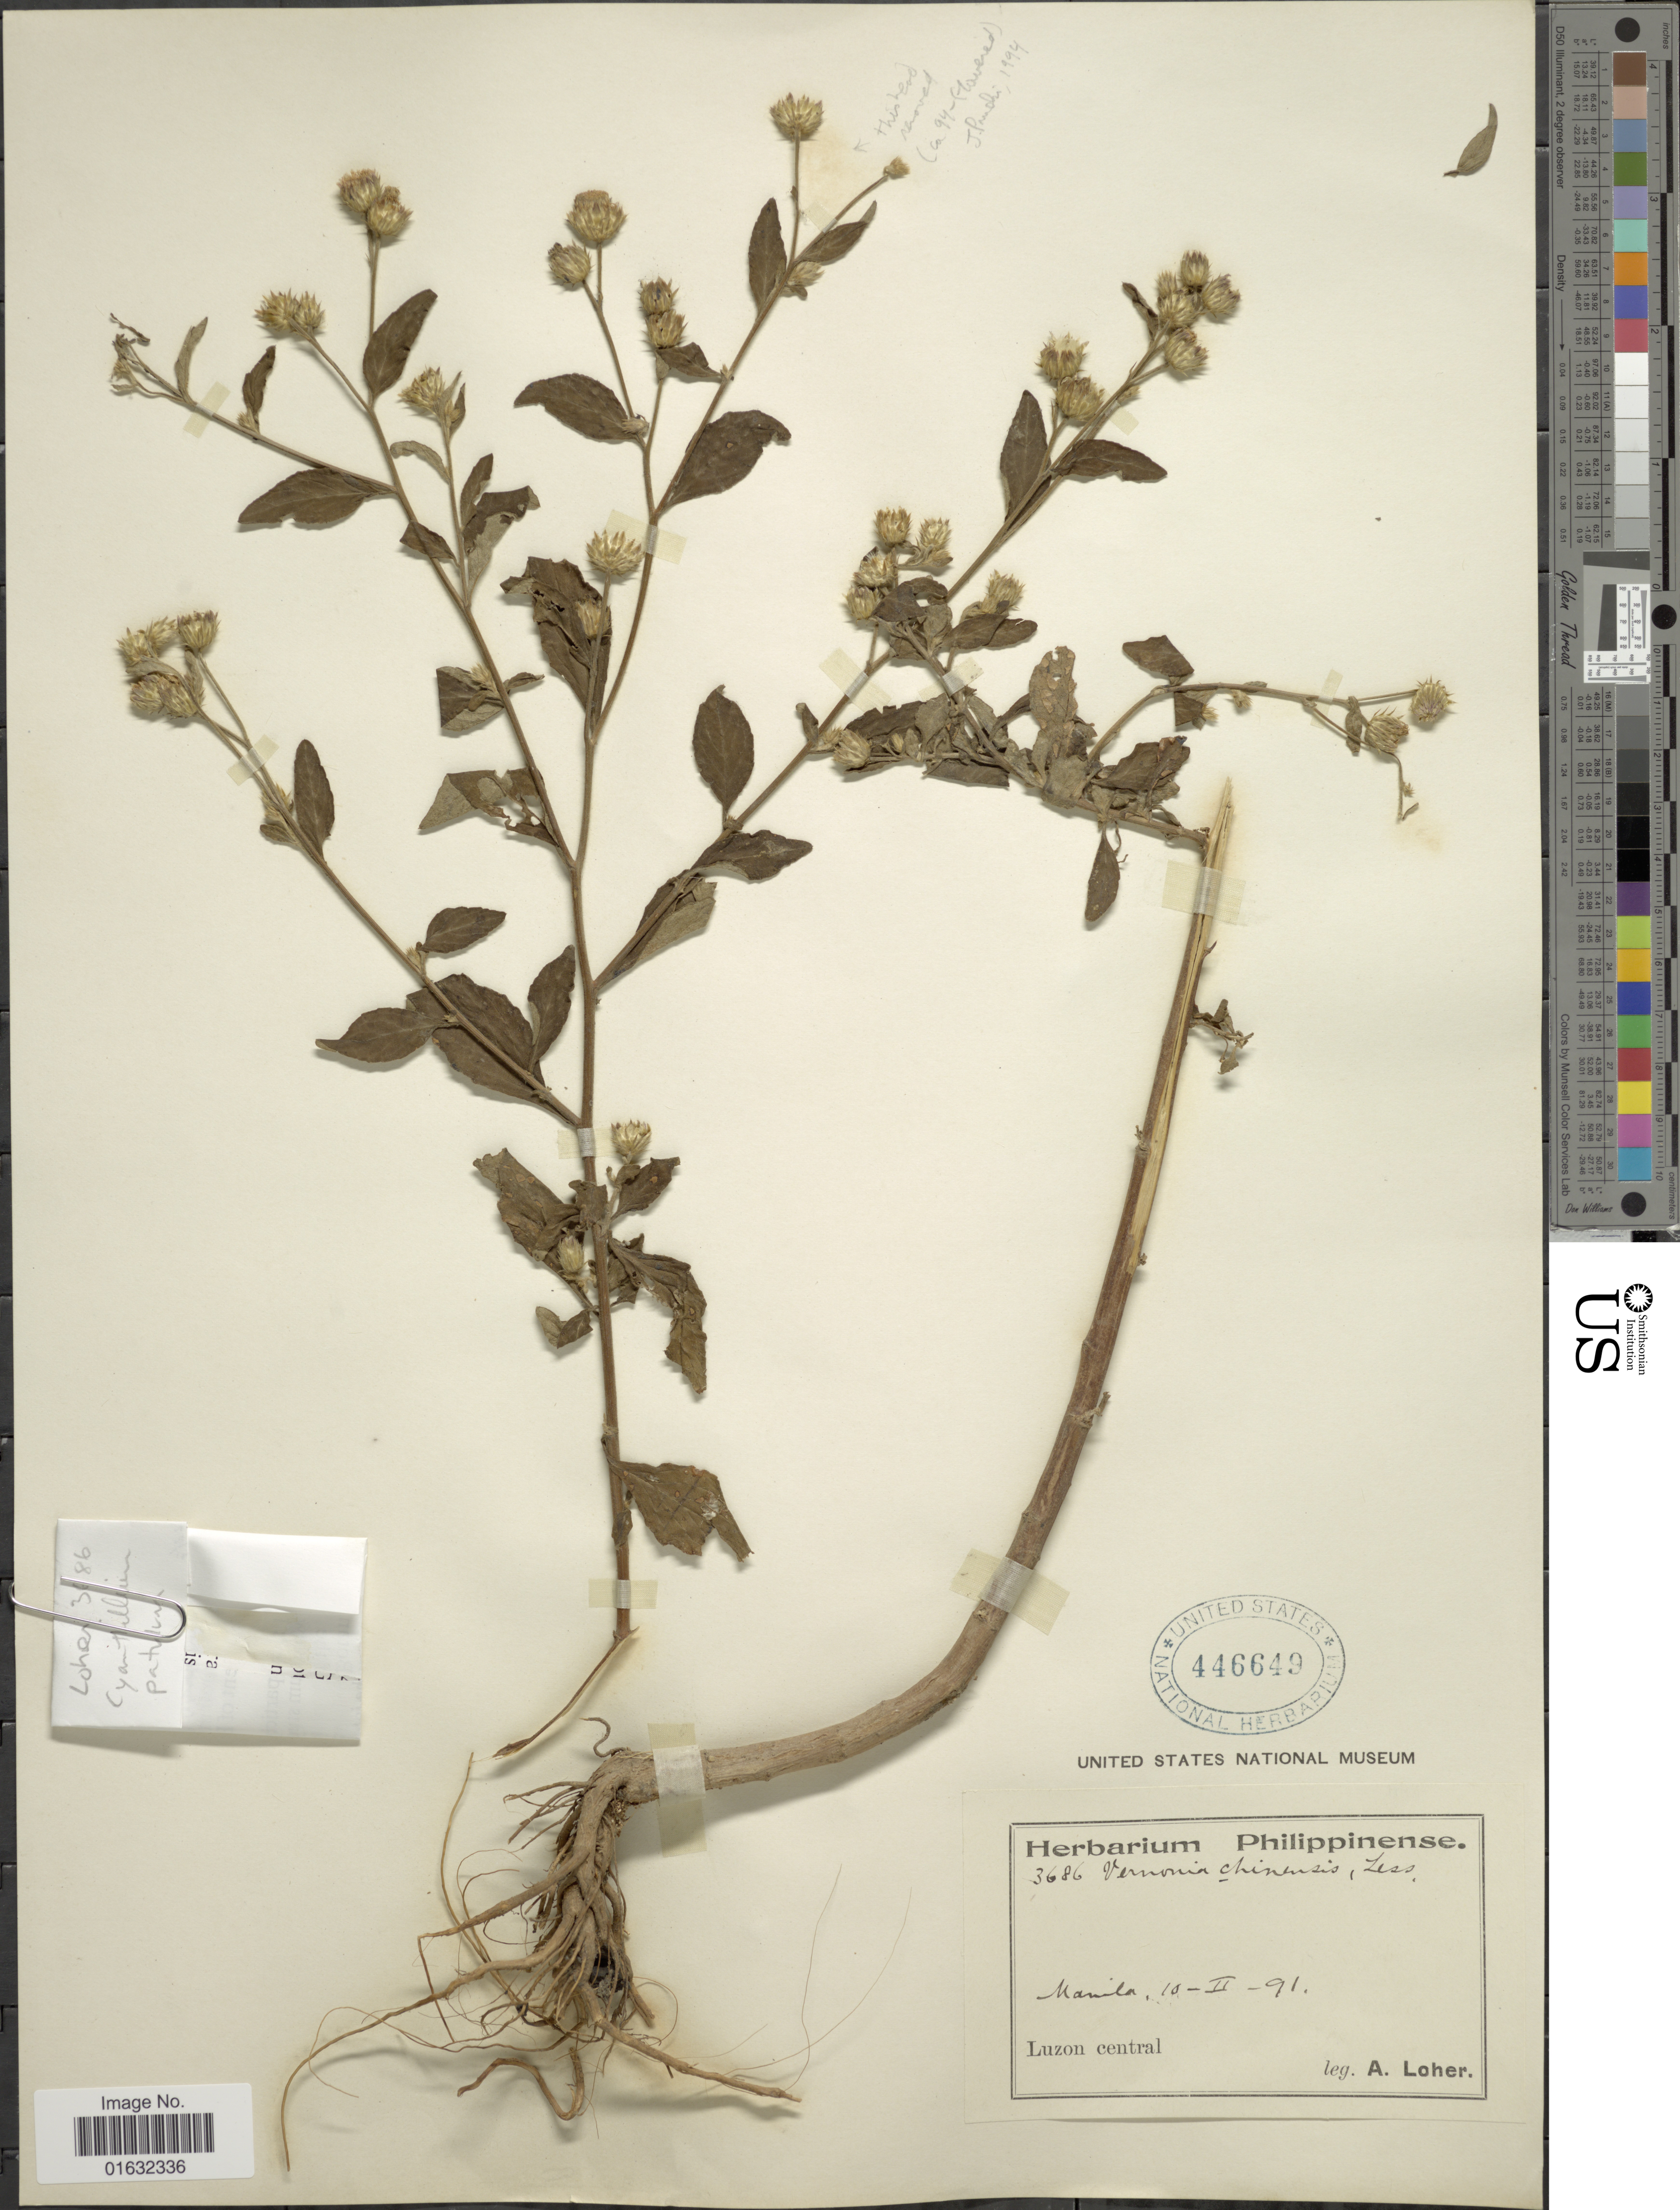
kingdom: Plantae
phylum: Tracheophyta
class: Magnoliopsida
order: Asterales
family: Asteraceae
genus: Cyanthillium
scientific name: Cyanthillium patulum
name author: (Aiton) H. Rob.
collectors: A. Loher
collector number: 3686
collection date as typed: Transcribed d/m/y: 10/2/91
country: Philippines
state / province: Central Luzon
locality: Manila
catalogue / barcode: US 446649